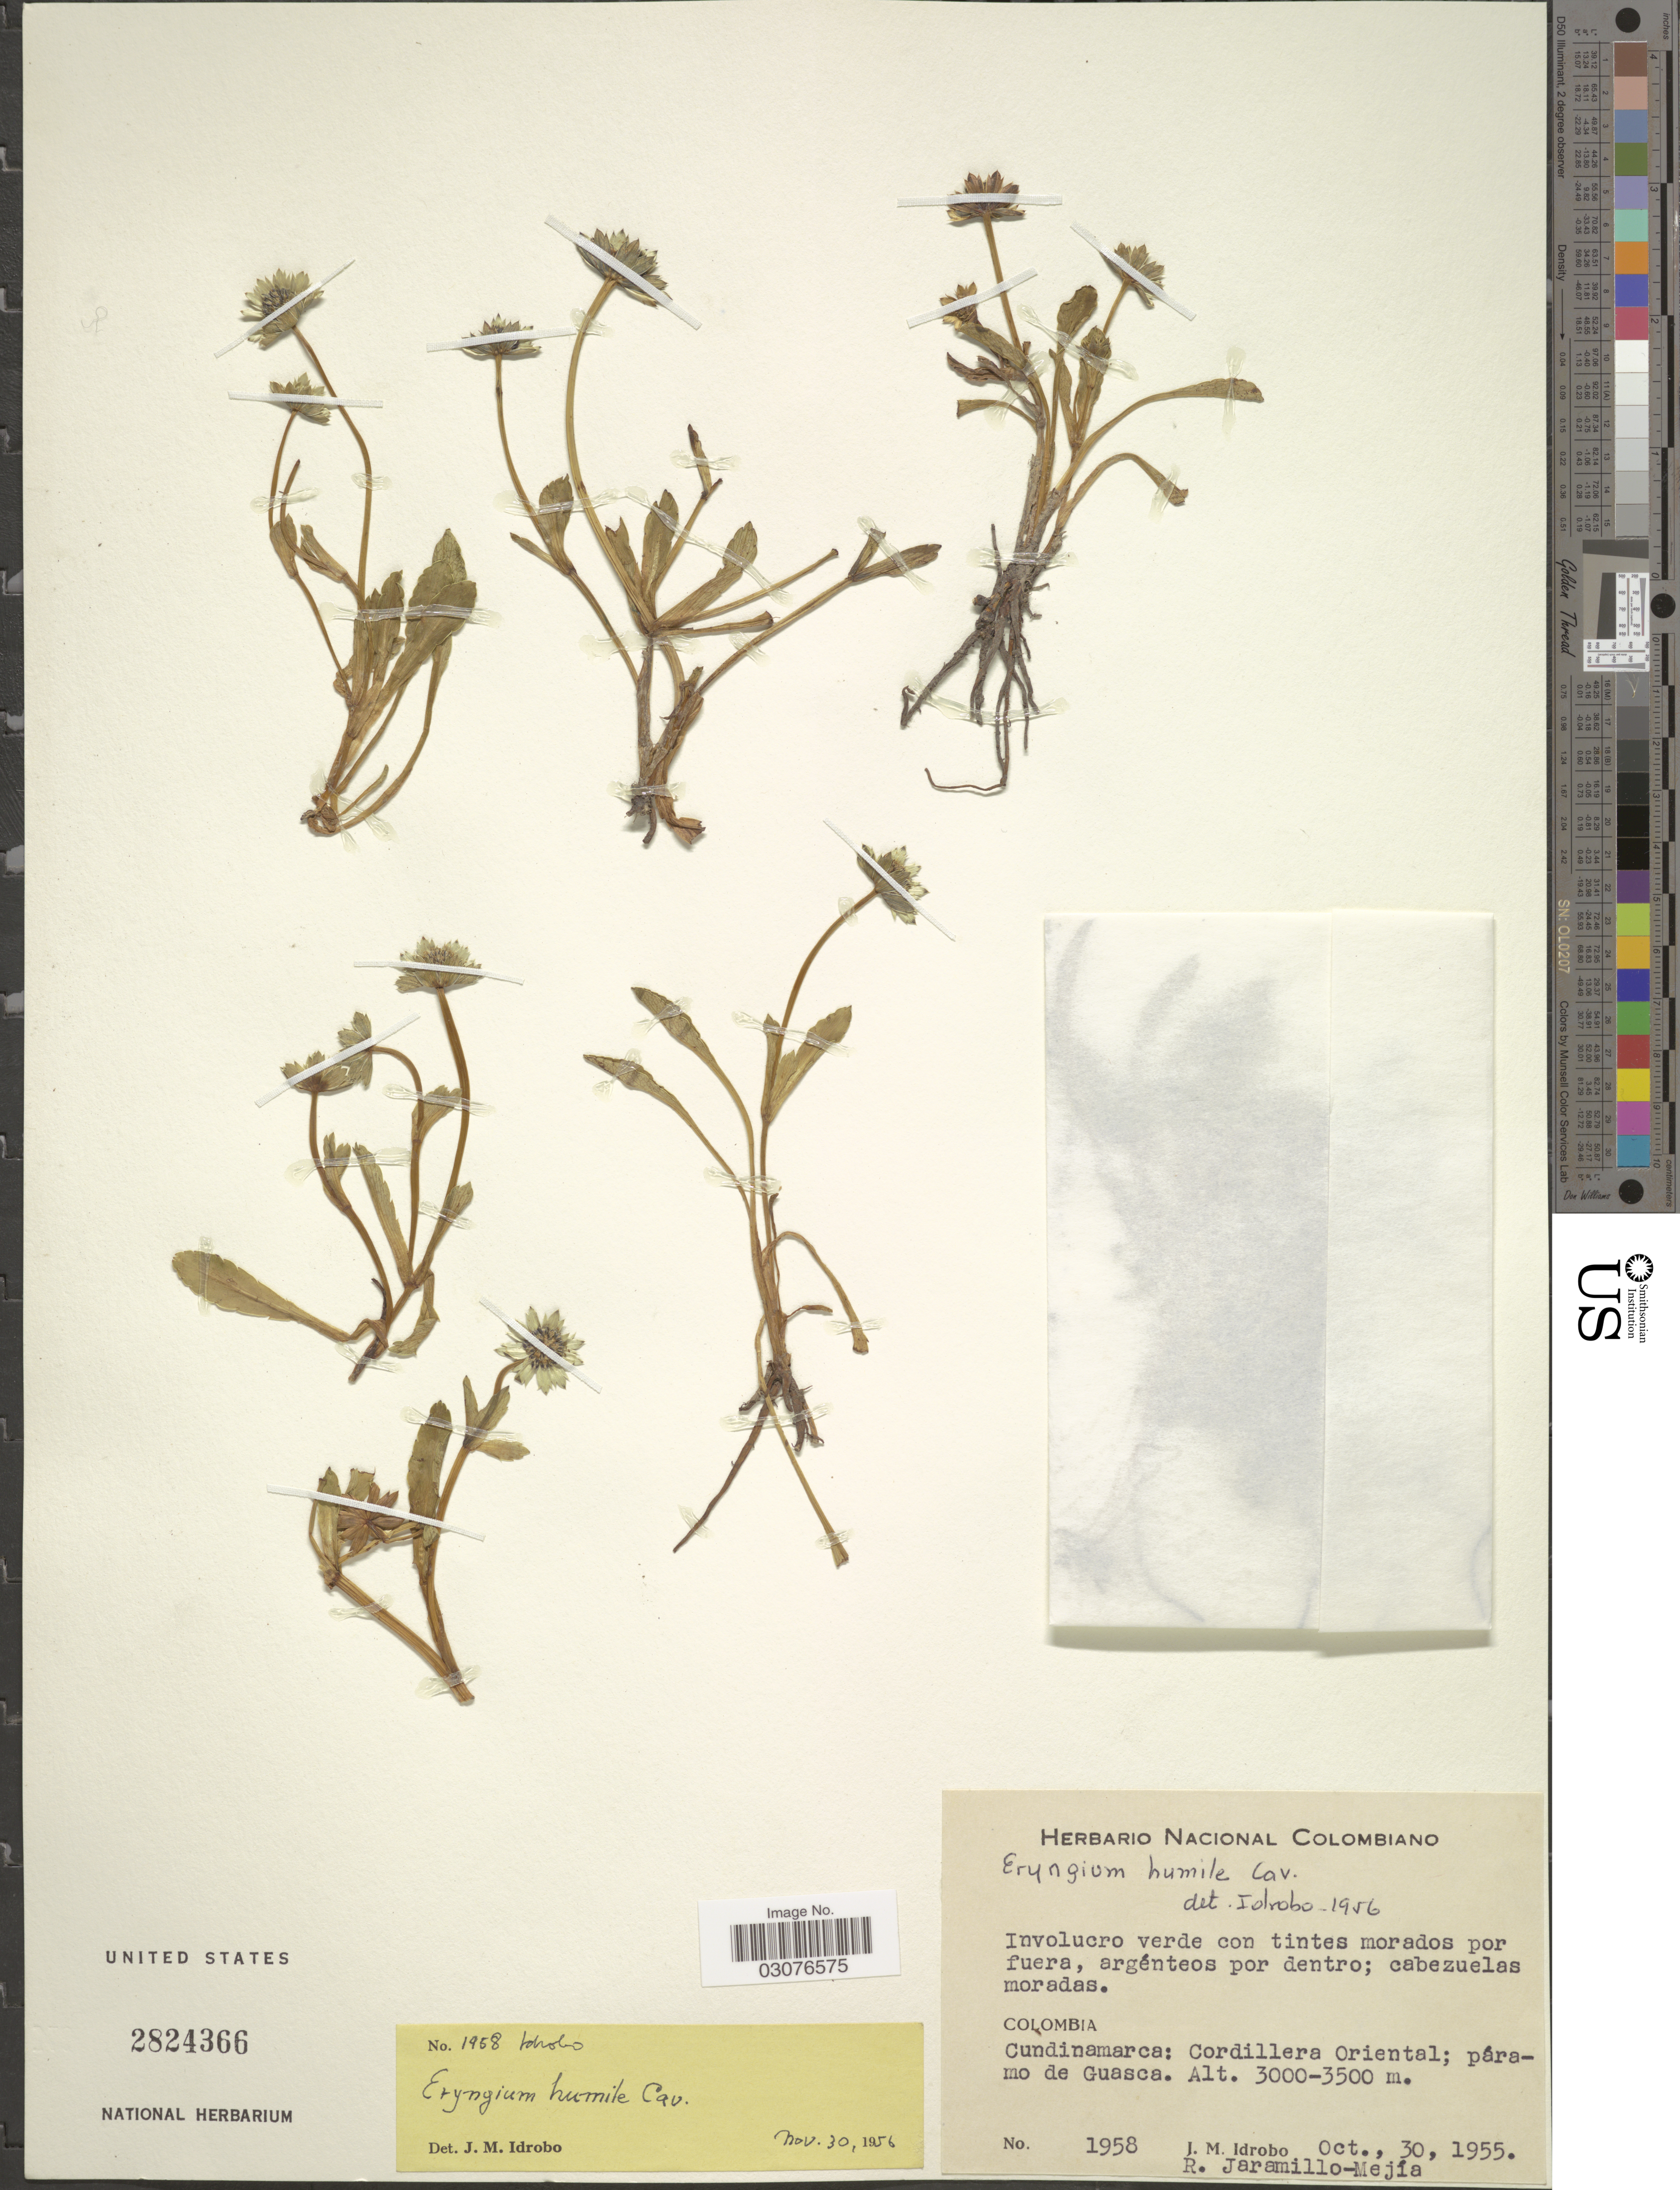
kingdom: Plantae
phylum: Tracheophyta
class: Magnoliopsida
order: Apiales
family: Apiaceae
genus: Eryngium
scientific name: Eryngium bourgatii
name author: Gouan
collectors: J. M. Idrobo & R. Jaramillo M.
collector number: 1958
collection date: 1955-10-30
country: Colombia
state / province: Cundinamarca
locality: Cordillera Oriental; páramo de Guasca.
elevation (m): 3000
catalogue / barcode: US 2824366